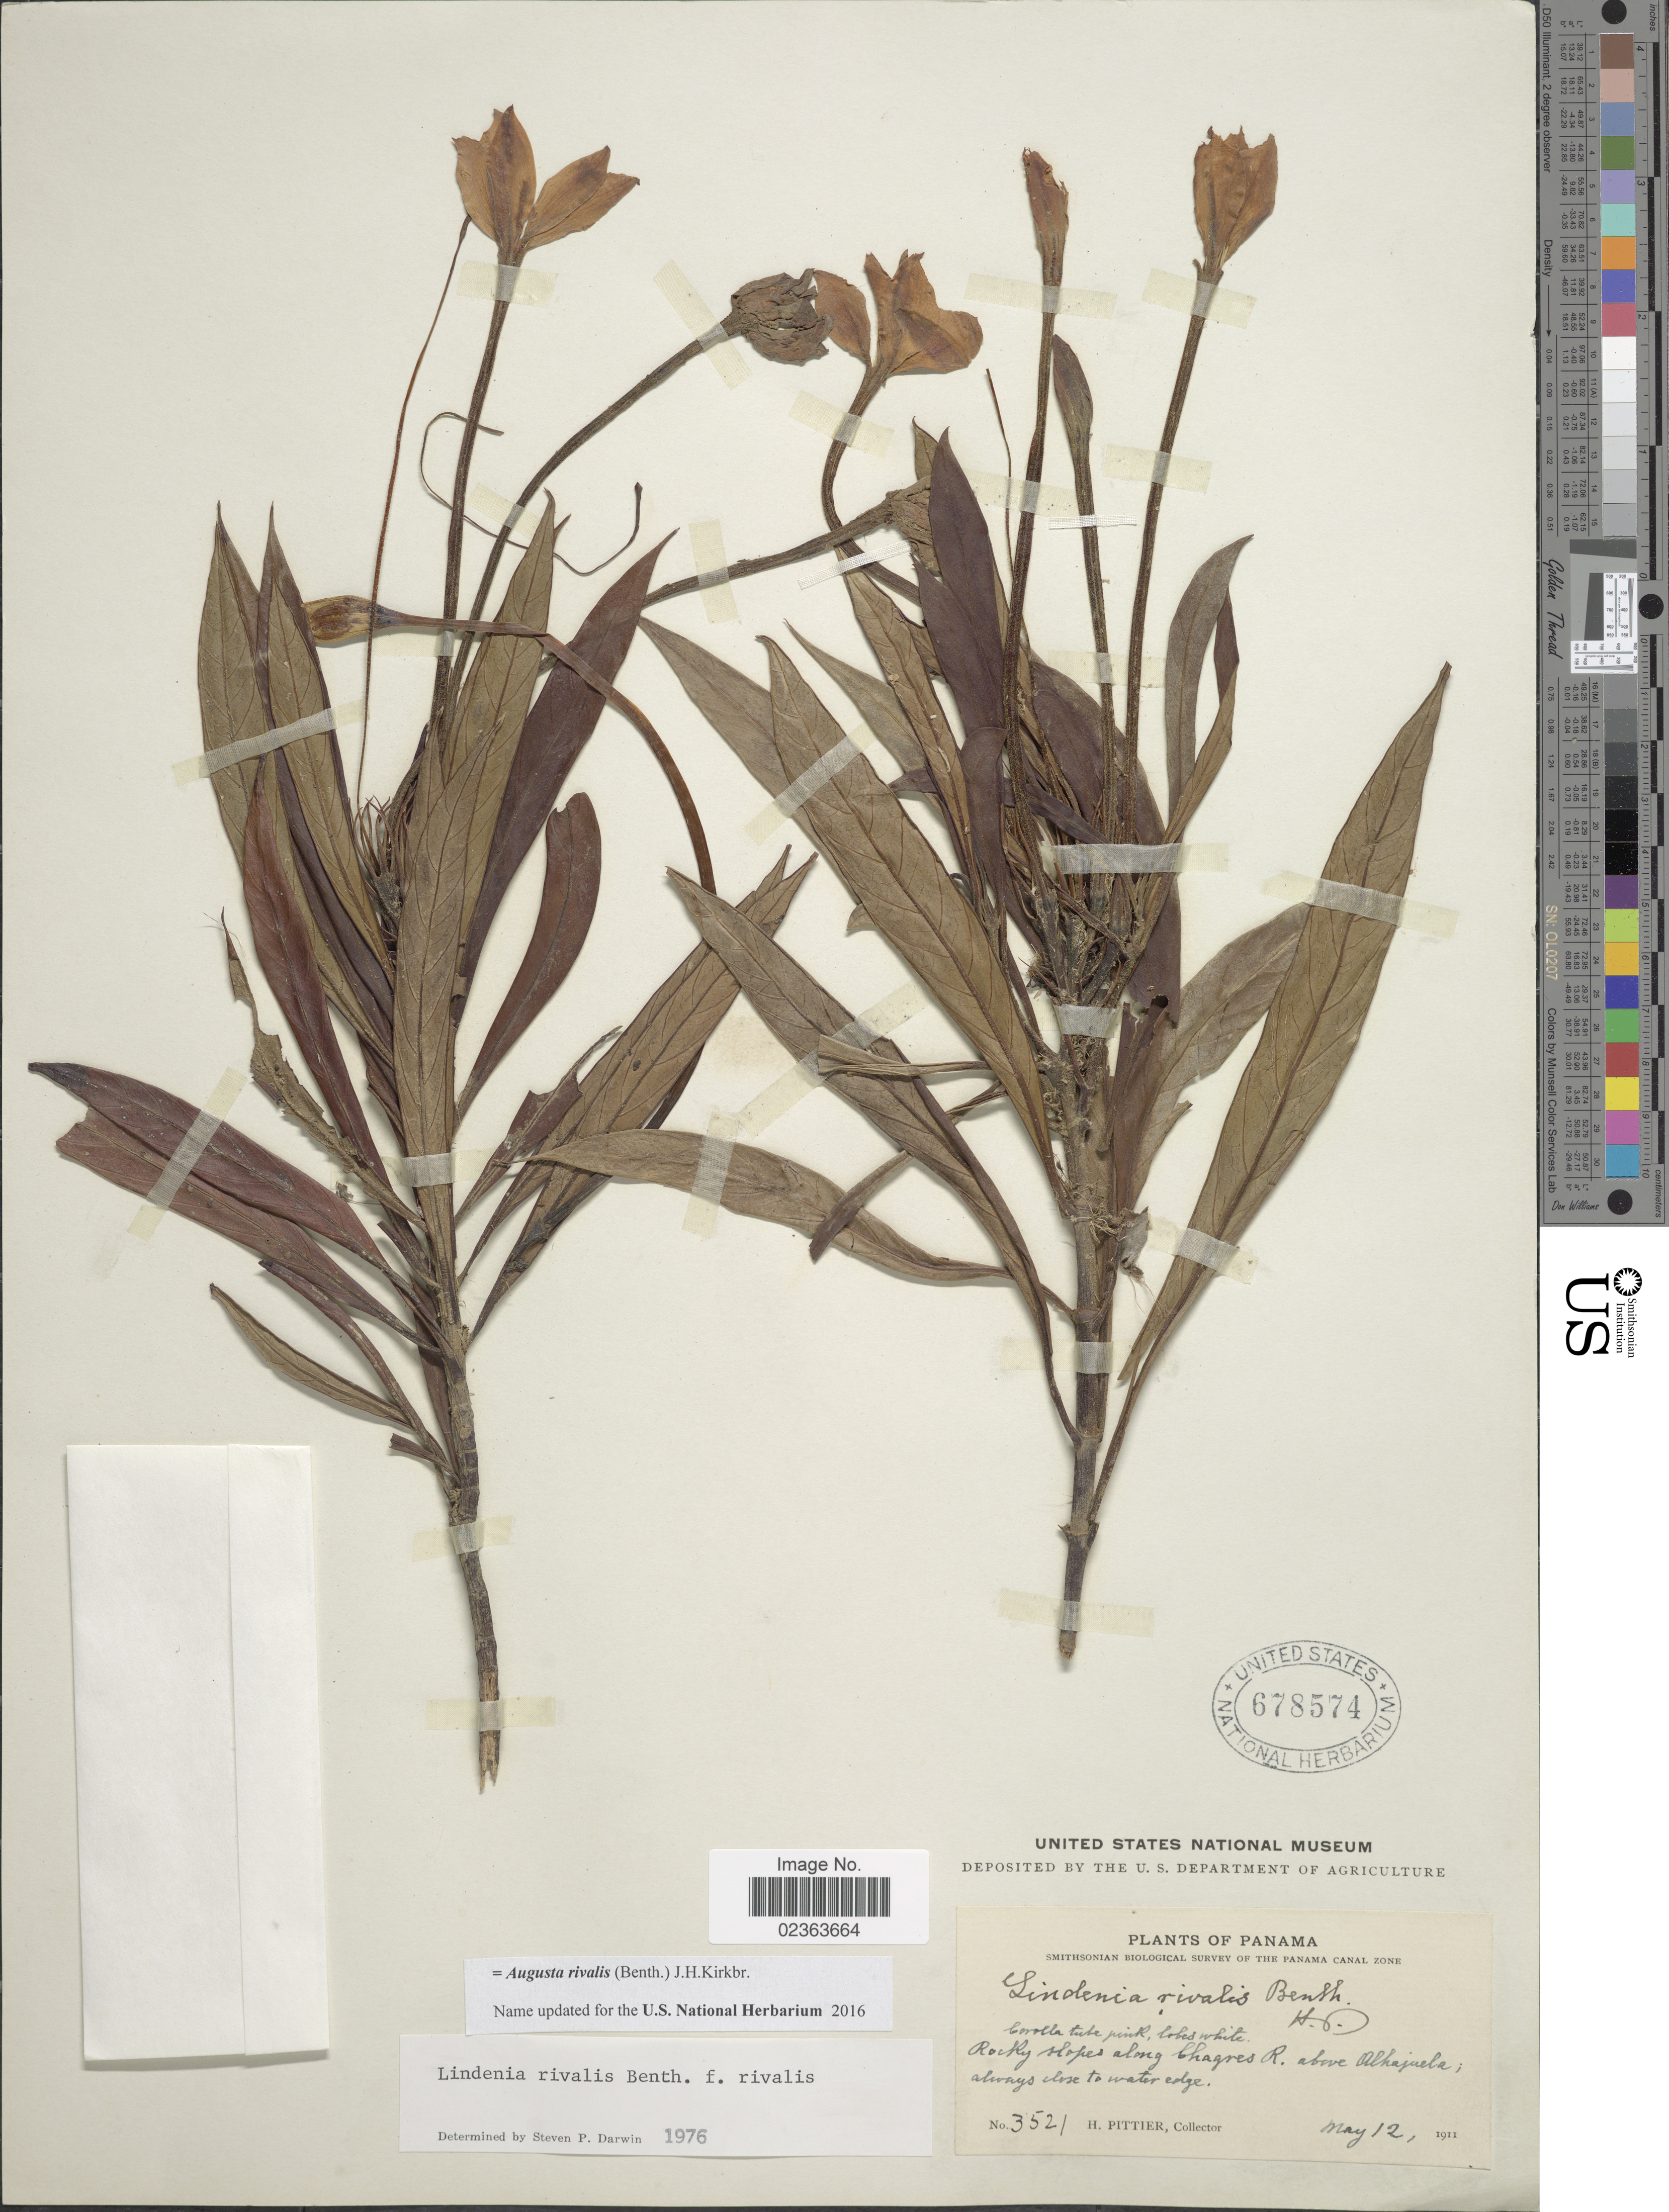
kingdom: Plantae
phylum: Tracheophyta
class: Magnoliopsida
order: Gentianales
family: Rubiaceae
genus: Augusta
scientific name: Augusta rivalis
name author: (Benth.) J.H. Kirkbr.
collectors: H. F. Pittier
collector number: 3521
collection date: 1911-05-12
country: Panama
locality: Rocky slopes along Chagres R. above Alhajuela always close to water edge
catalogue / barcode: US 678574